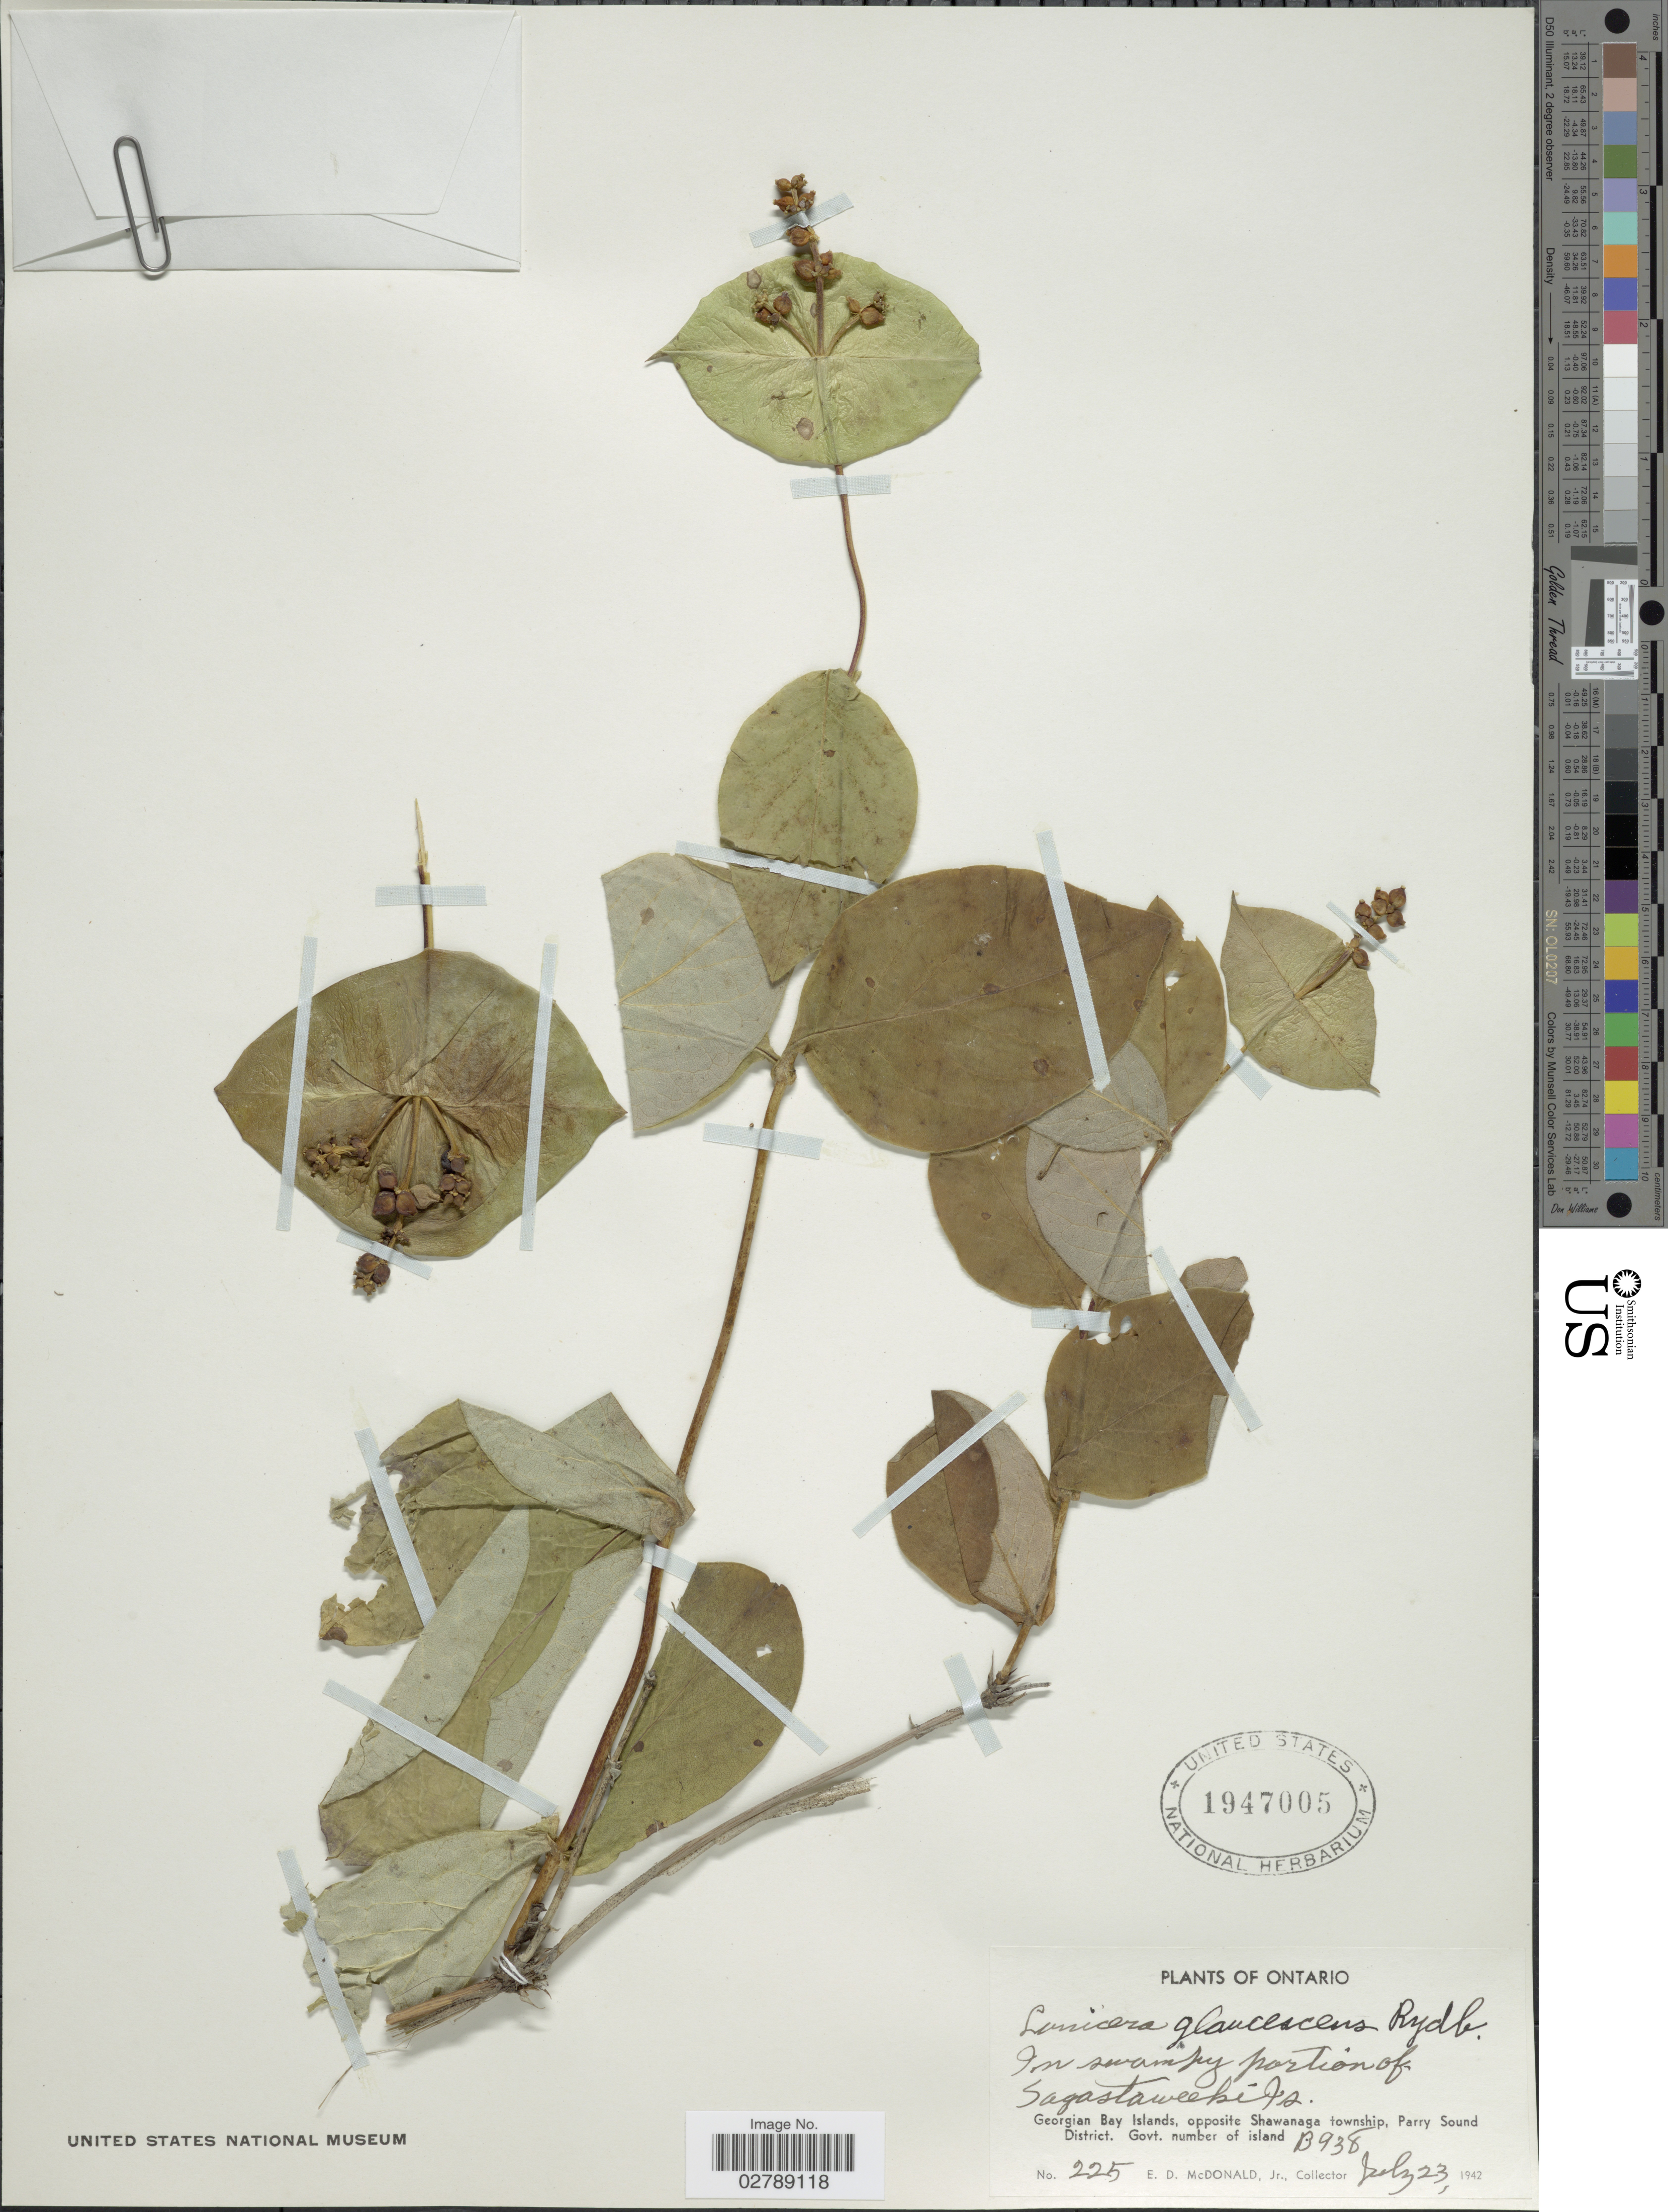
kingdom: Plantae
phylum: Tracheophyta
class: Magnoliopsida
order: Dipsacales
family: Caprifoliaceae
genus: Lonicera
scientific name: Lonicera dioica var. glaucescens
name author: (Rydb.) Butters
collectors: E. D. McDonald Jr.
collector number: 225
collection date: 1942-07-23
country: Canada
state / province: Ontario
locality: In swampy portion of Sagastaweeki Is. Georgian Bay Islands, opposite Shawanaga township, Parry Sound District. Govt. number of island. B938.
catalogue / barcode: US 1947005